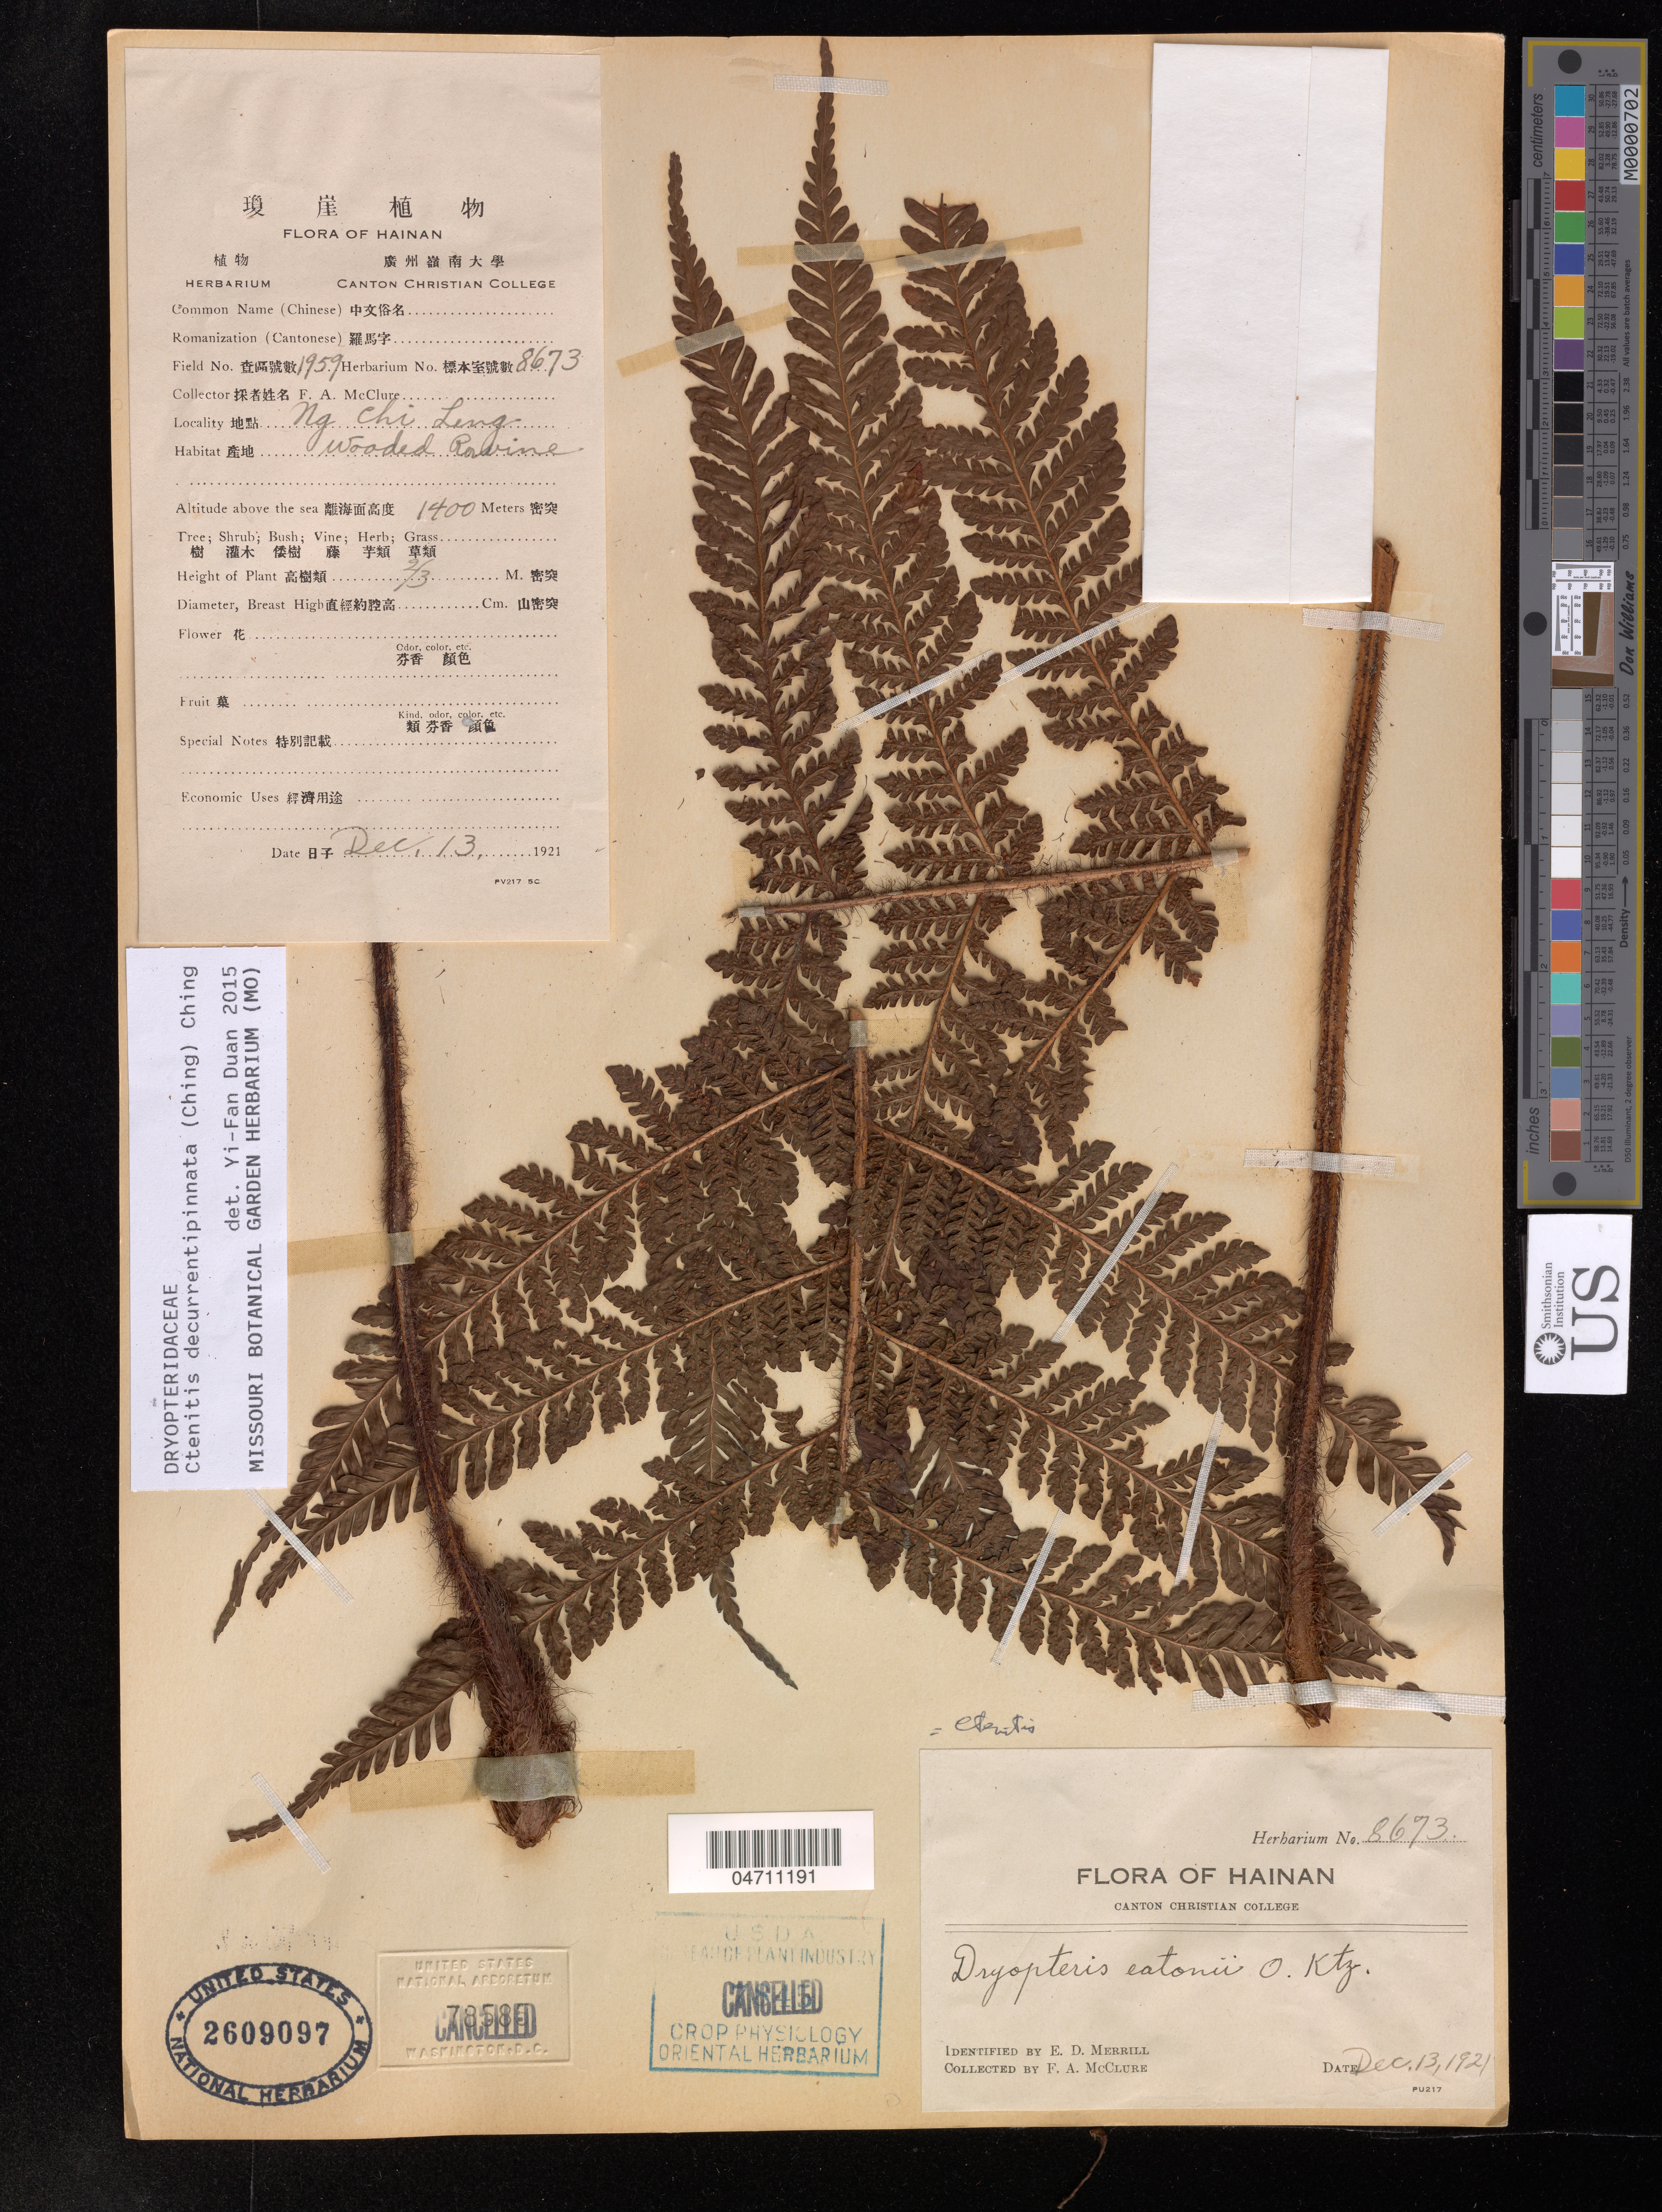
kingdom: Plantae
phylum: Tracheophyta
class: Polypodiopsida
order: Polypodiales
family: Dryopteridaceae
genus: Ctenitis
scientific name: Ctenitis decurrentipinnata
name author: (Ching) Tardieu & C. Chr.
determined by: Duan, Yi F.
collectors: F. A. McClure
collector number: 8673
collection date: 1921-12-13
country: China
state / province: Hainan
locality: Ng chi Leng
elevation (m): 1400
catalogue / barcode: US 2609097